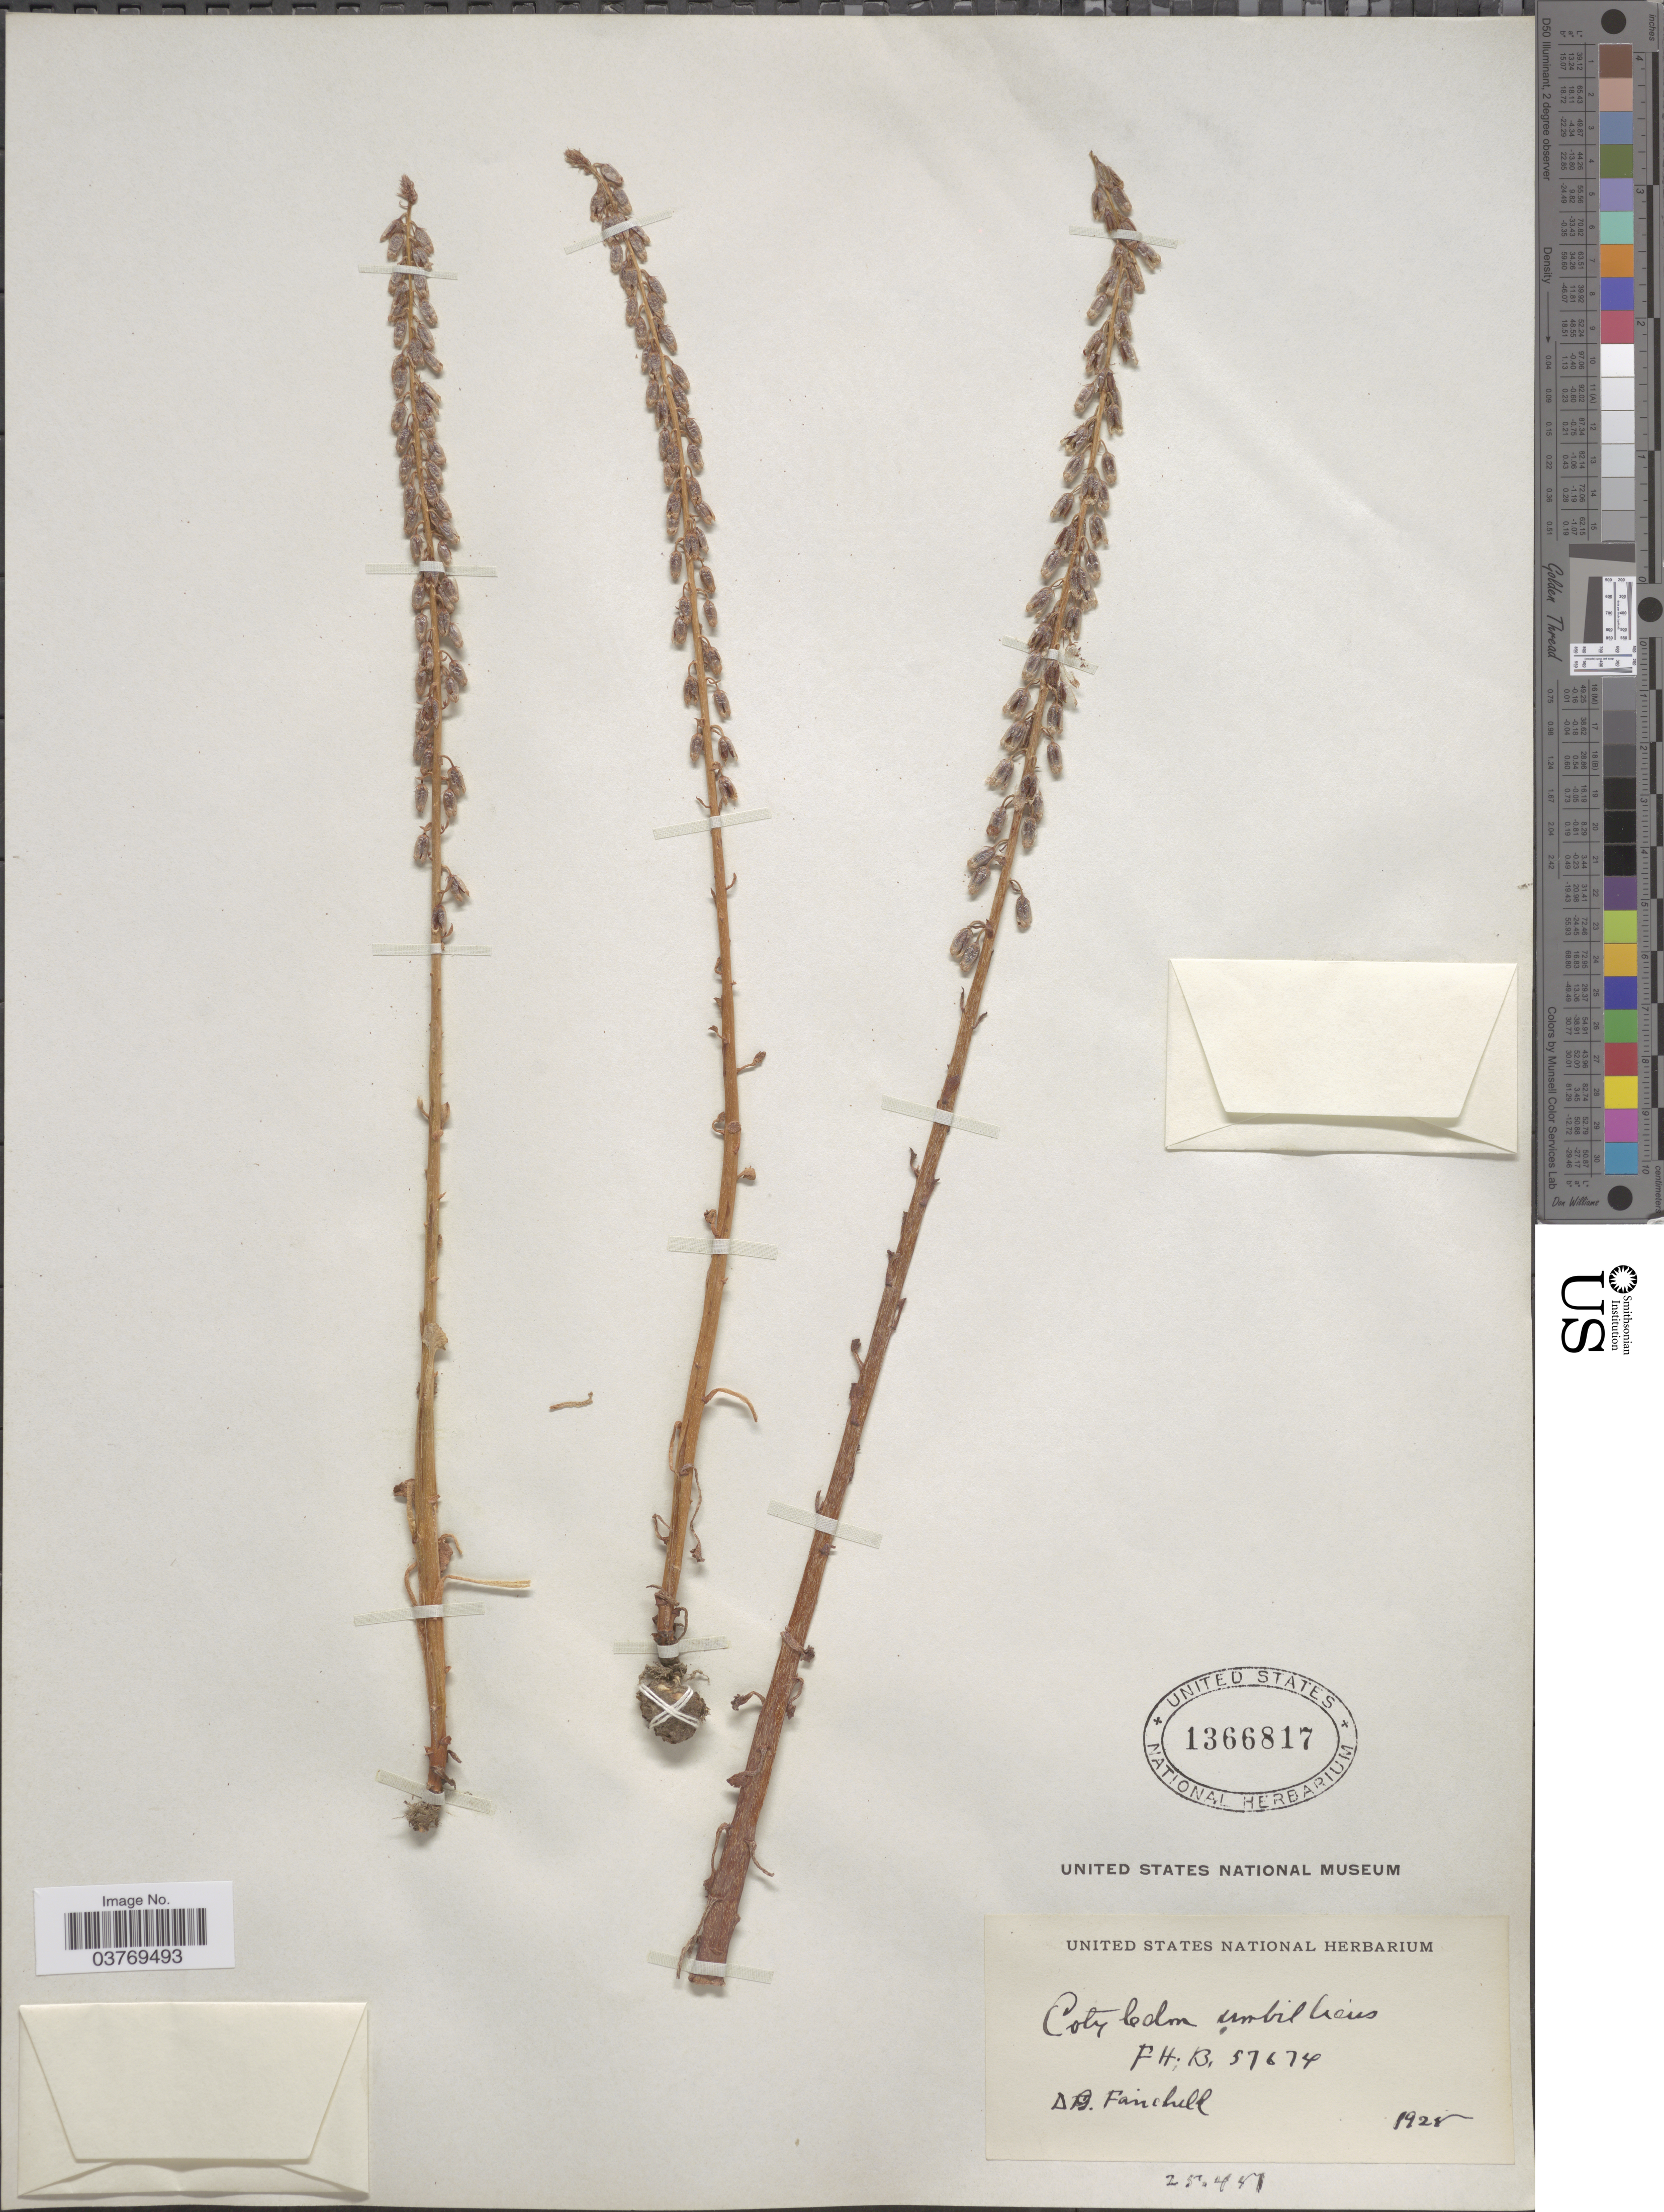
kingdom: Plantae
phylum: Tracheophyta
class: Magnoliopsida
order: Saxifragales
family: Crassulaceae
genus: Umbilicus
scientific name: Umbilicus rupestris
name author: (Salisb.) Dandy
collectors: D. G. Fairchild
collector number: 57674?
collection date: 1928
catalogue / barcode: US 1366817